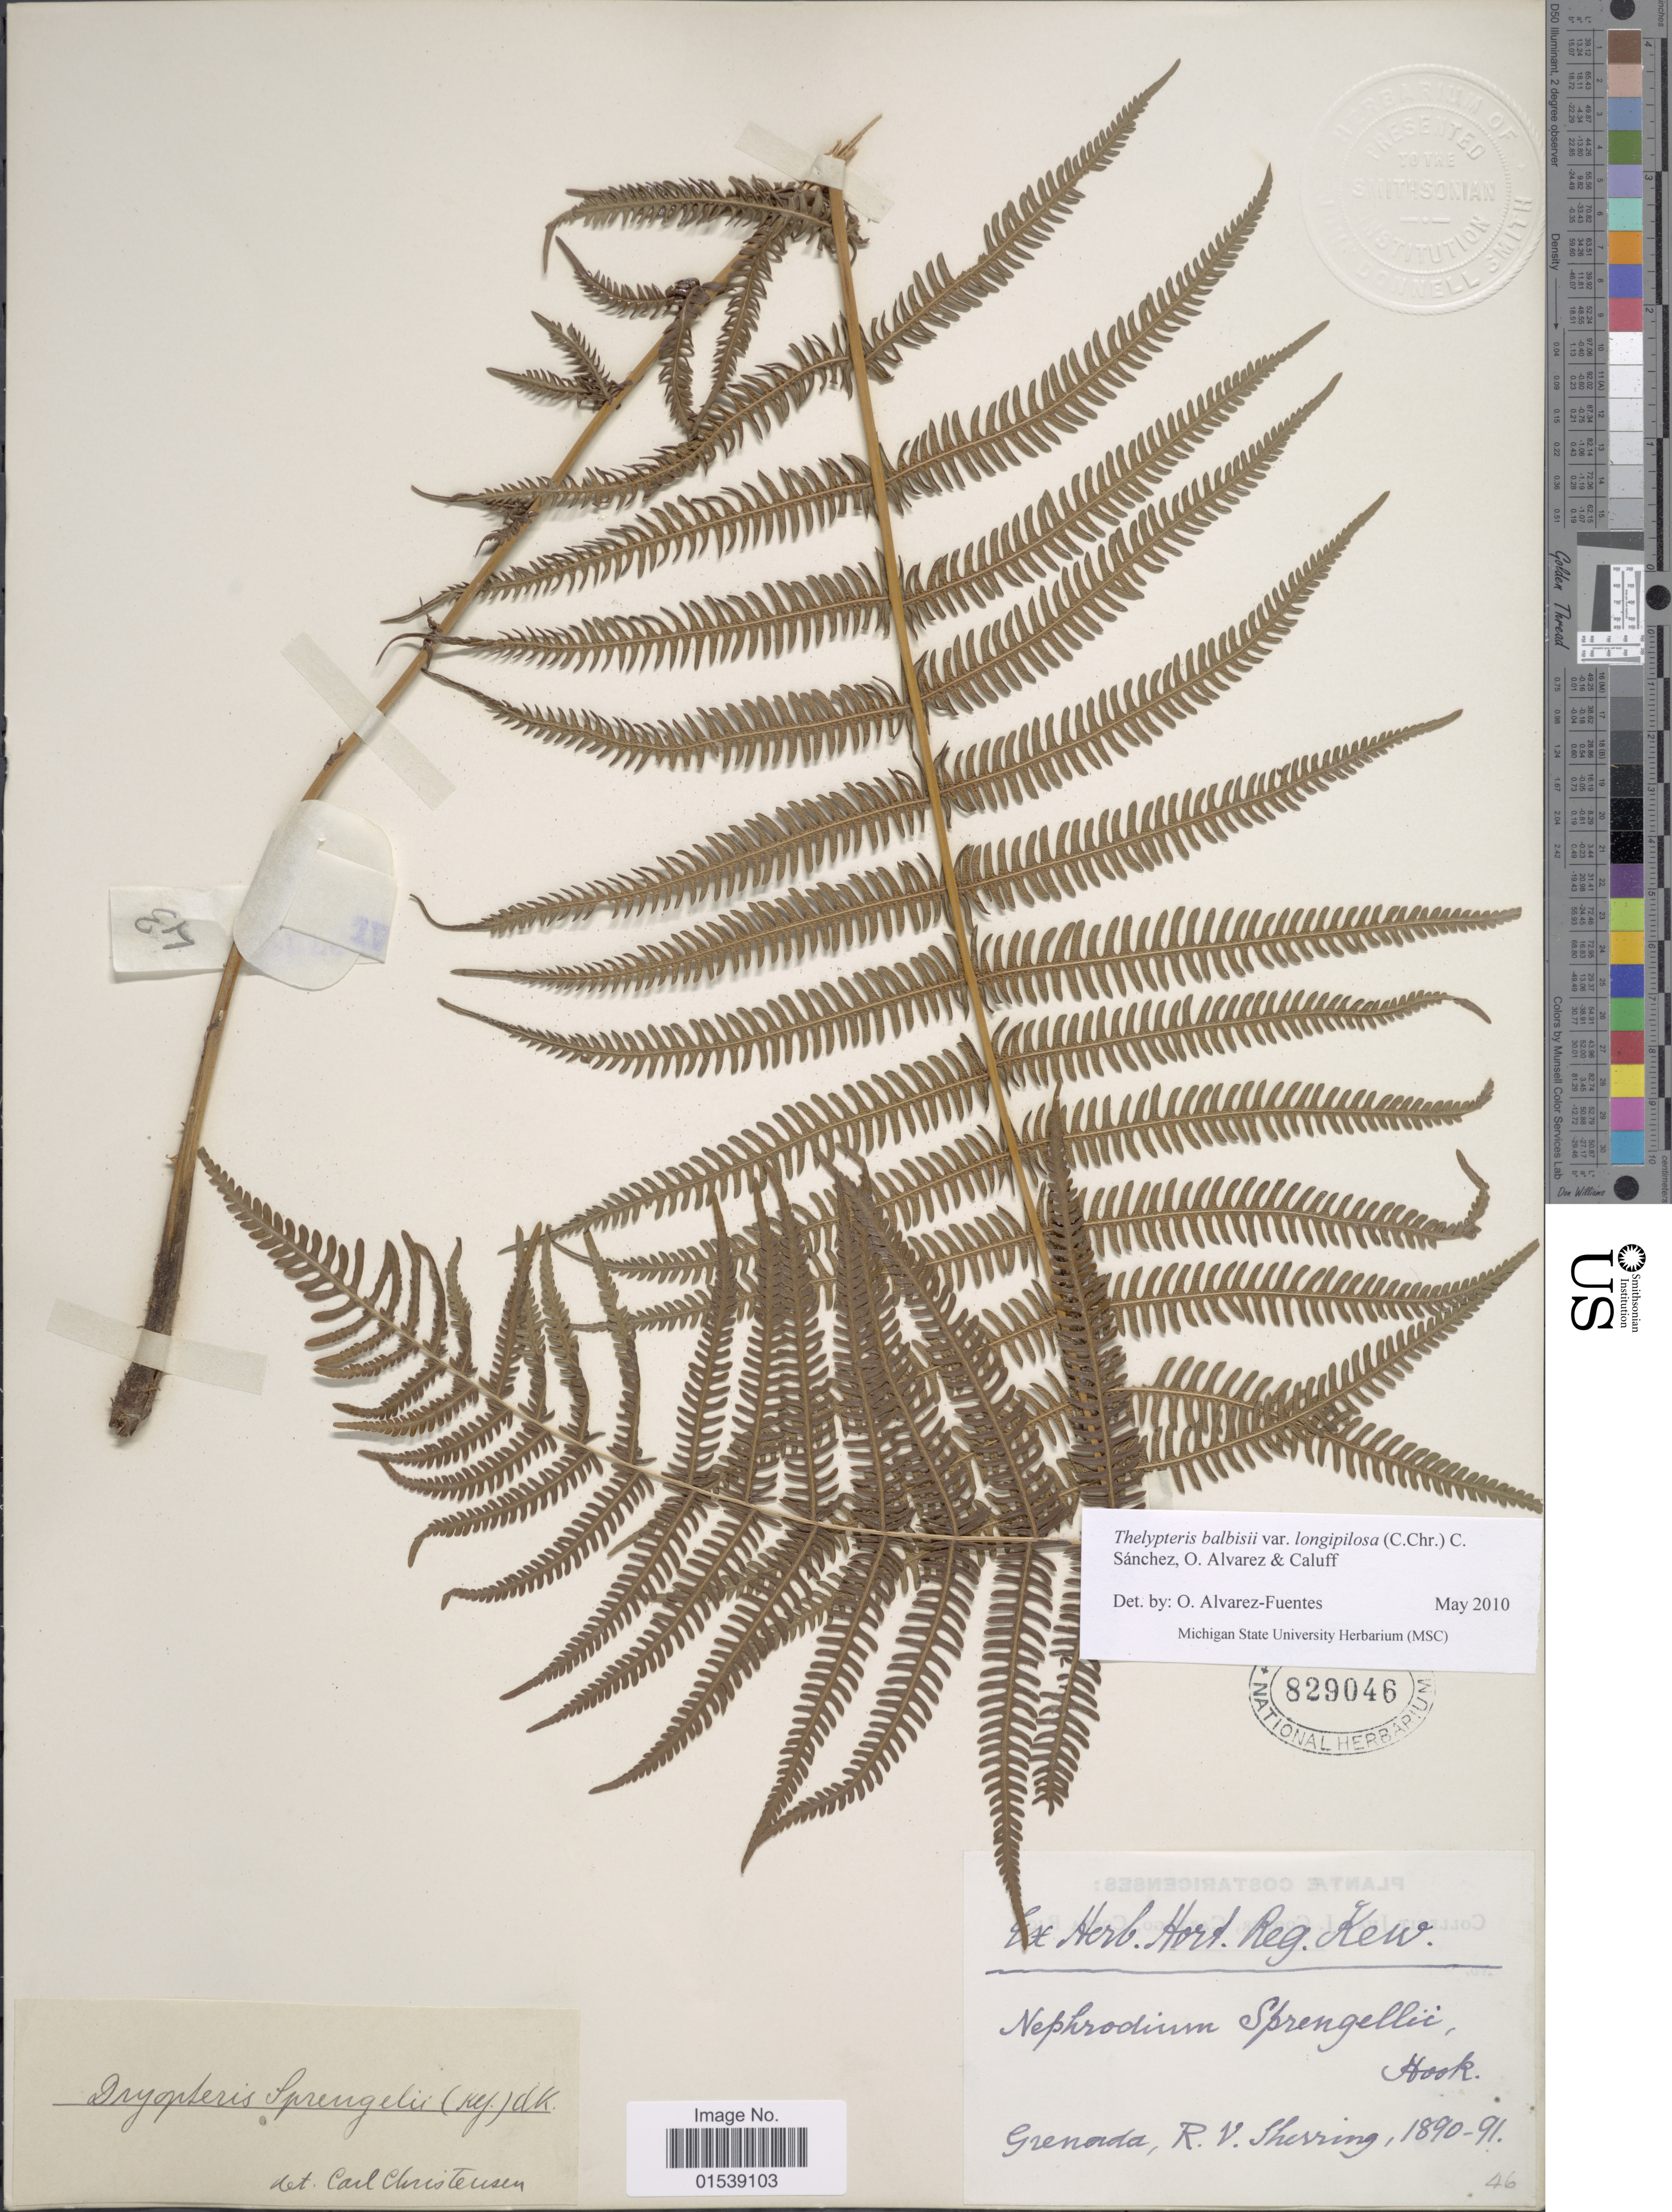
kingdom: Plantae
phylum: Tracheophyta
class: Polypodiopsida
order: Polypodiales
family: Thelypteridaceae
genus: Amauropelta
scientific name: Amauropelta balbisii (Spreng.) comb. nov., ined. 2015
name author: (Spreng.)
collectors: R. Sherring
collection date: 1890/1891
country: Grenada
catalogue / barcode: US 829046